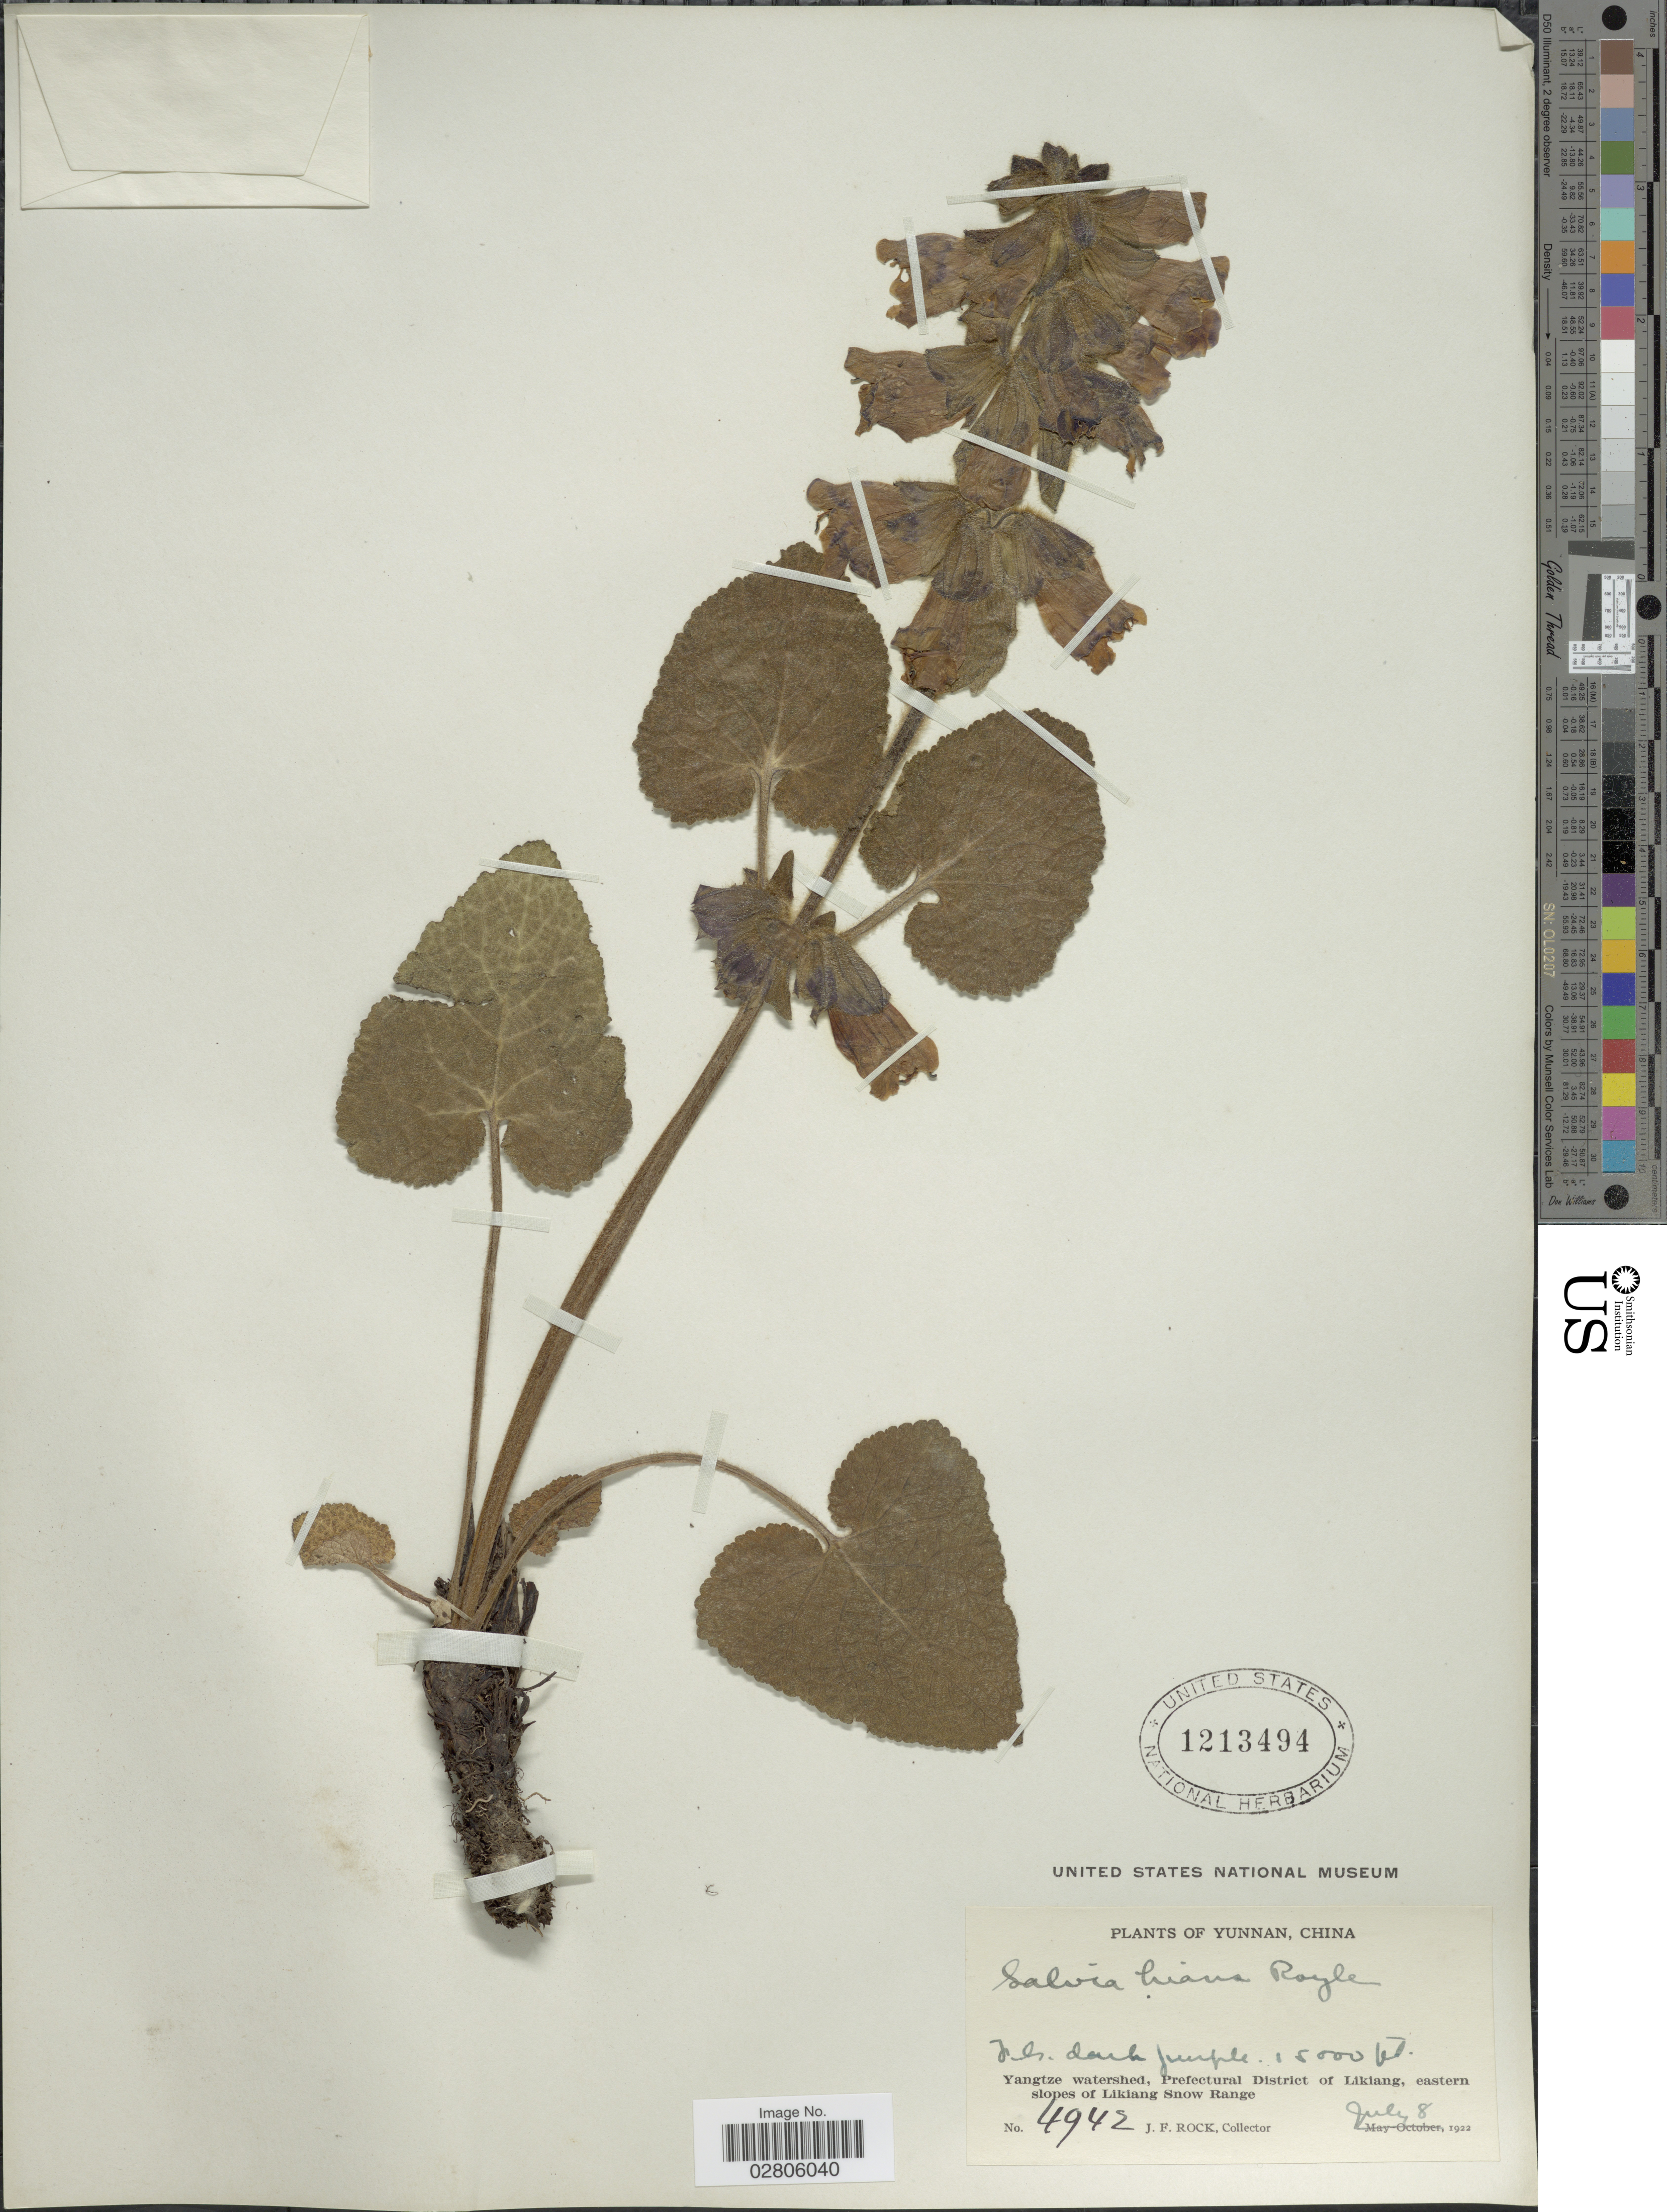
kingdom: Plantae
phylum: Tracheophyta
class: Magnoliopsida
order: Lamiales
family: Lamiaceae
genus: Salvia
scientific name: Salvia hians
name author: Royle ex Benth.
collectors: J. Rock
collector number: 4942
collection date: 1922-07-08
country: China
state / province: Yunnan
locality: Yangtze watershed, Prefectural District of Likiang, eastern slopes of Likiang Snow Range.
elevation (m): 4572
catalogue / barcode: US 1213494